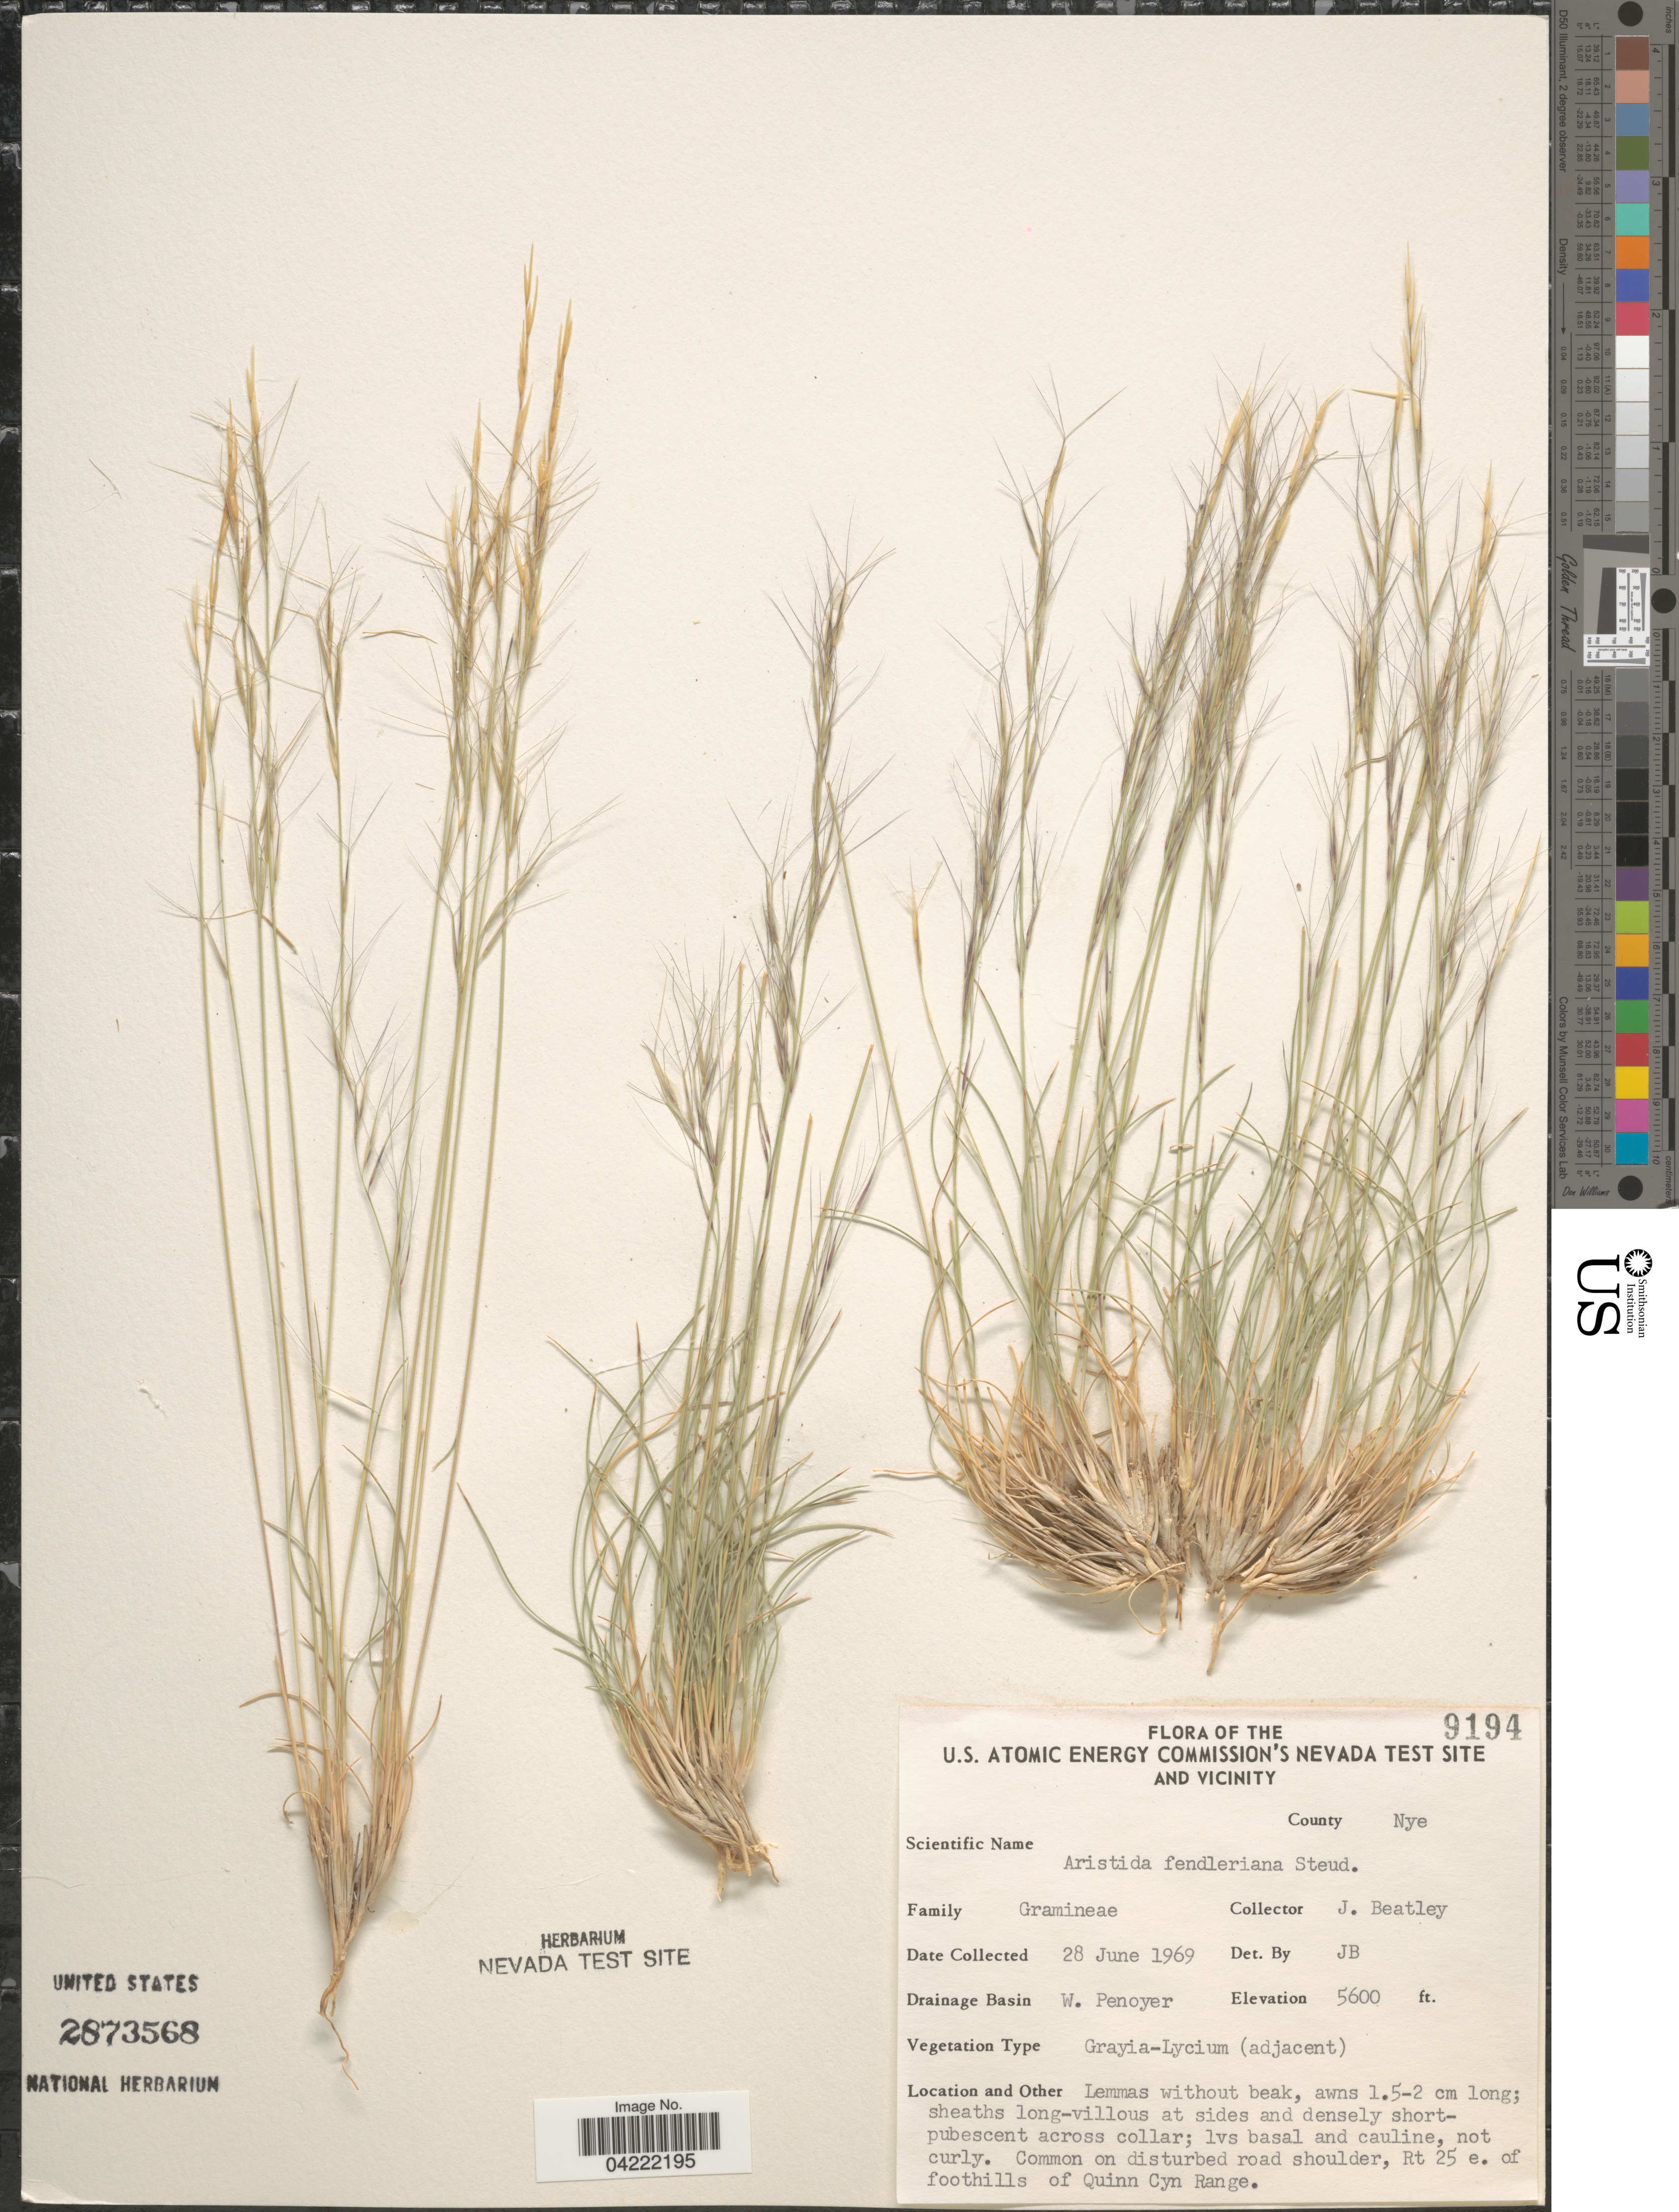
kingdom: Plantae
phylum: Tracheophyta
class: Liliopsida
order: Poales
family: Poaceae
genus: Aristida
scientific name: Aristida purpurea var. fendleriana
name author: (Steud.) Vasey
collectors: J. C. Beatley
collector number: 9194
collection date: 1969-06-28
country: United States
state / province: Nevada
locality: U.S. Atomic Energy Commission's Nevada Test Site And Vicinity. County Nye. Drainage Basin W. Penoyer. Comon on disturbed road shoulder, Rt 25 e. of foothills of Quinn Cyn Range.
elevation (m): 1707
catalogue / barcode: US 2873568